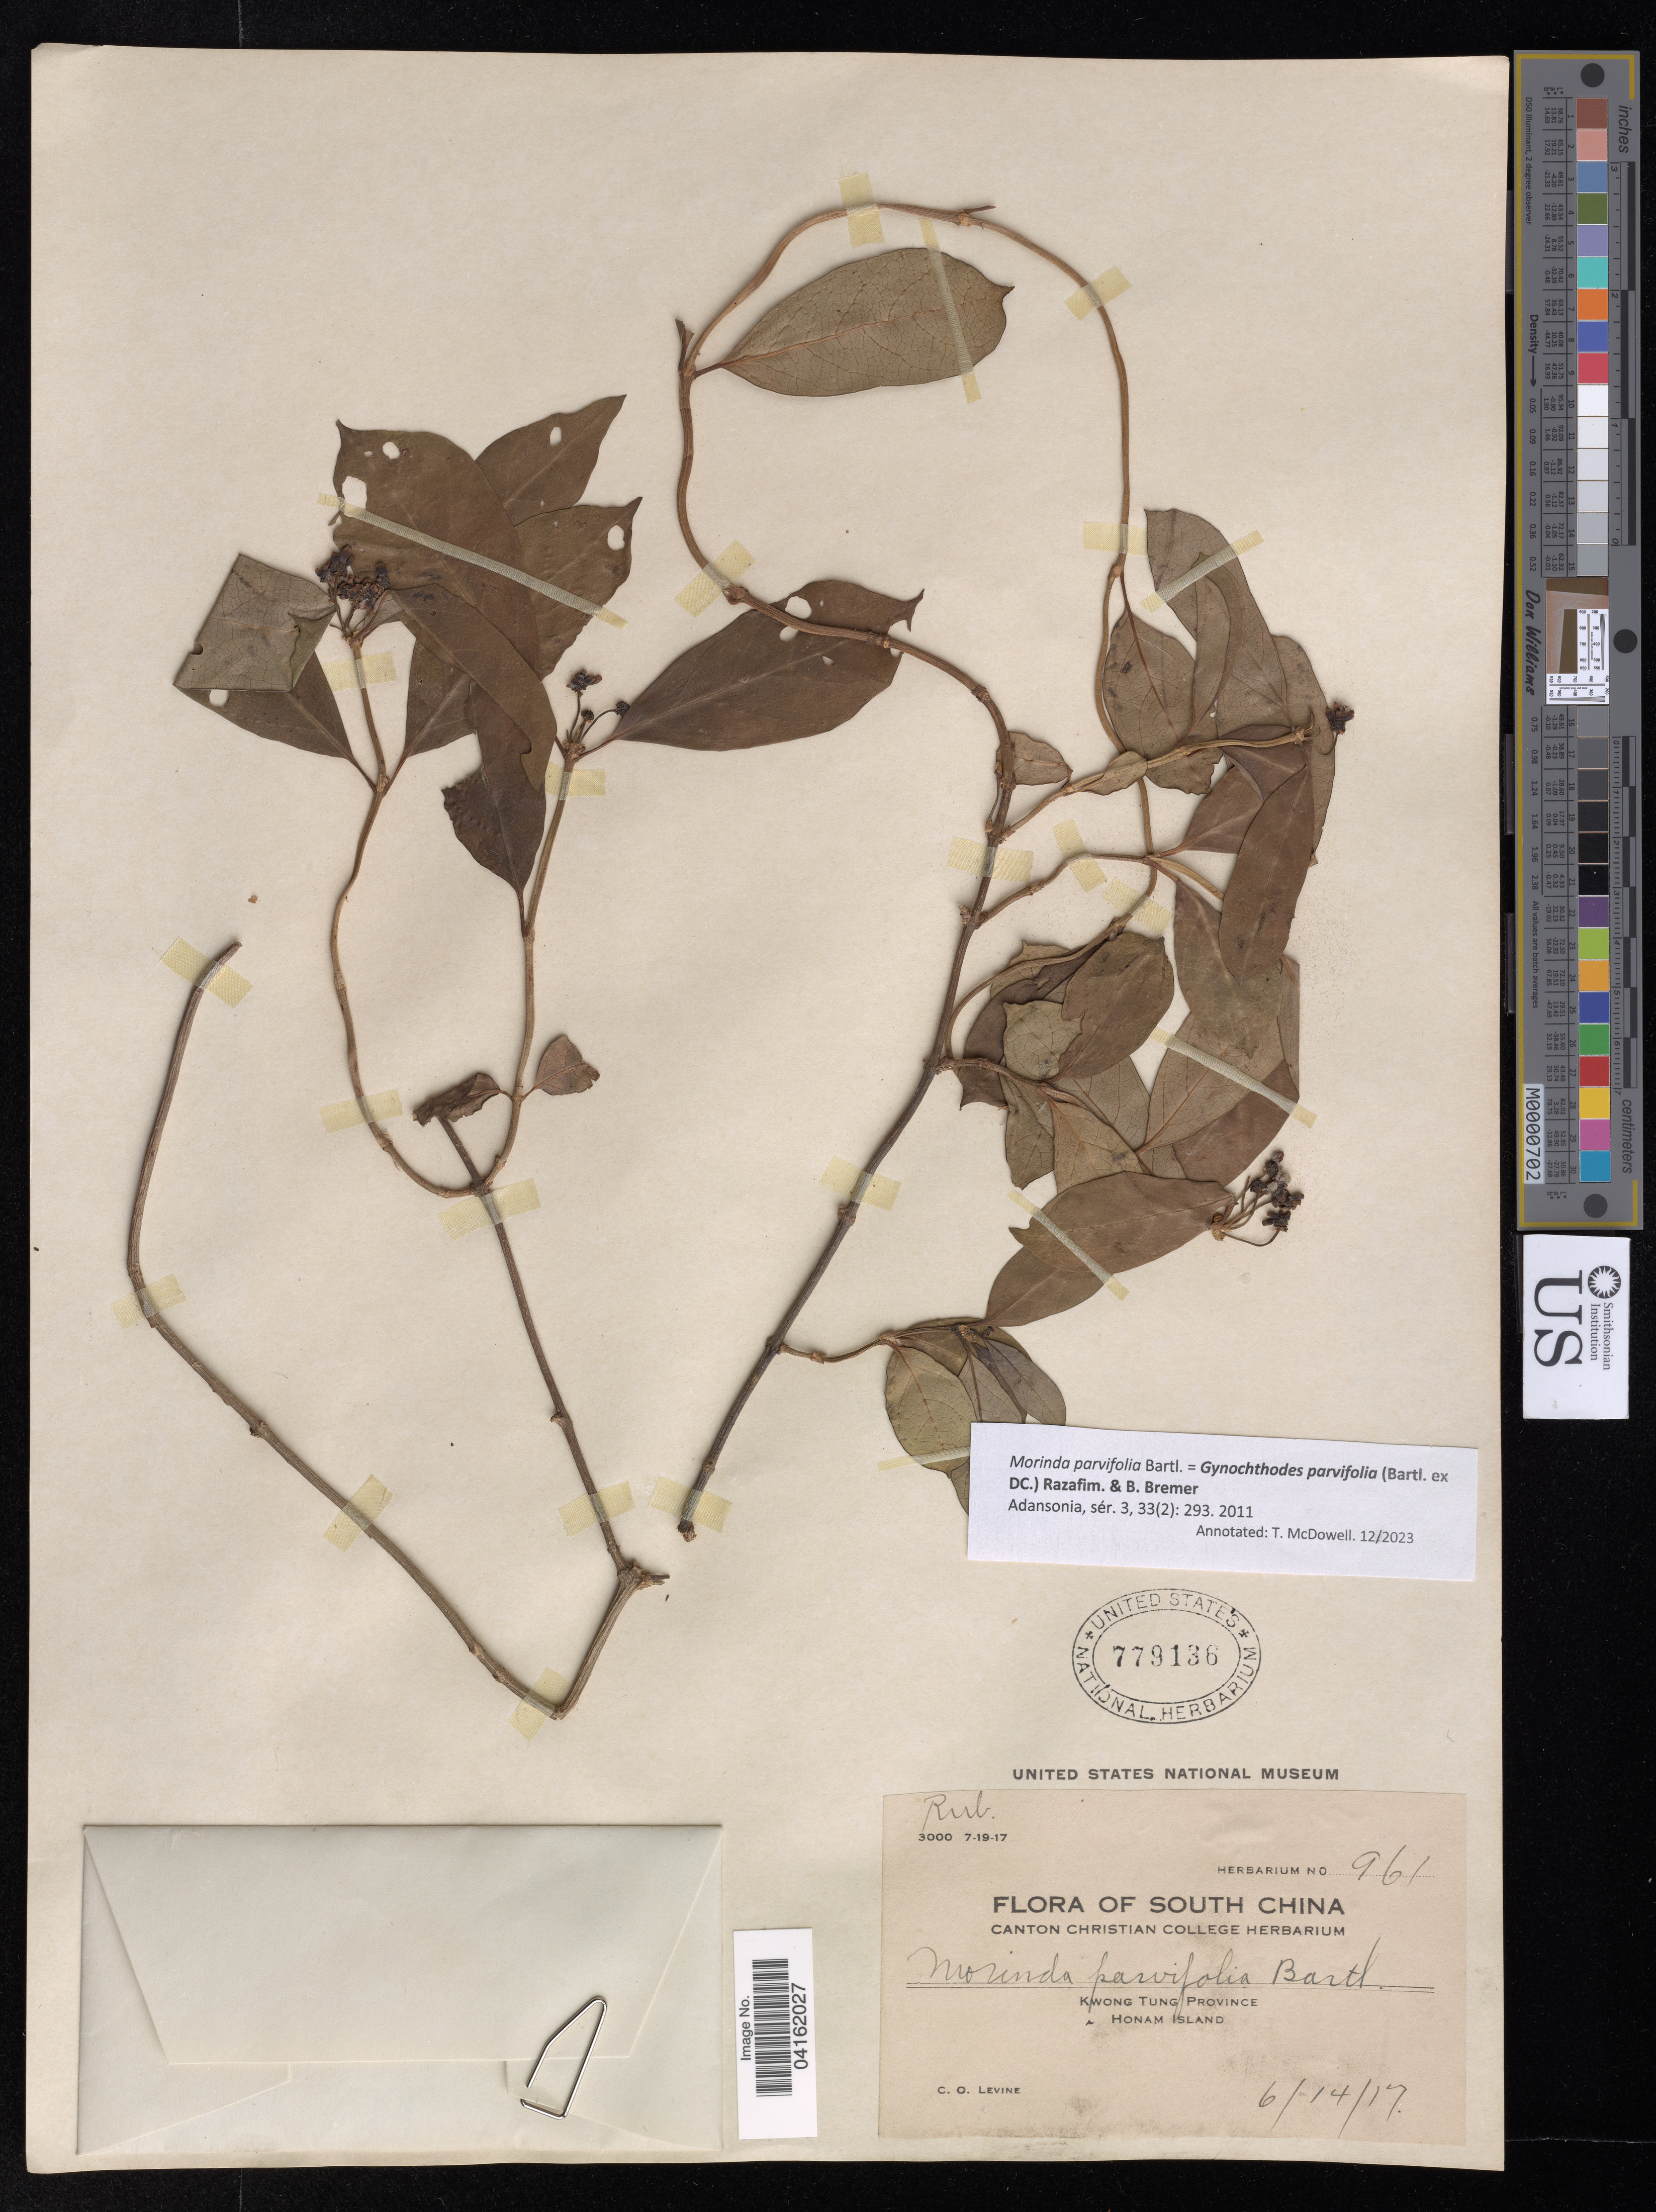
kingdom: Plantae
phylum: Tracheophyta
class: Magnoliopsida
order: Gentianales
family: Rubiaceae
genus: Gynochthodes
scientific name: Gynochthodes parvifolia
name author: (Bartl. ex DC.) Razafim. & B. Bremer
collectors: C. O. Levine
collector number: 961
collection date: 1917-06-14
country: China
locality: South China. Kwong Tung Province. Honam Island.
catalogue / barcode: US 779136